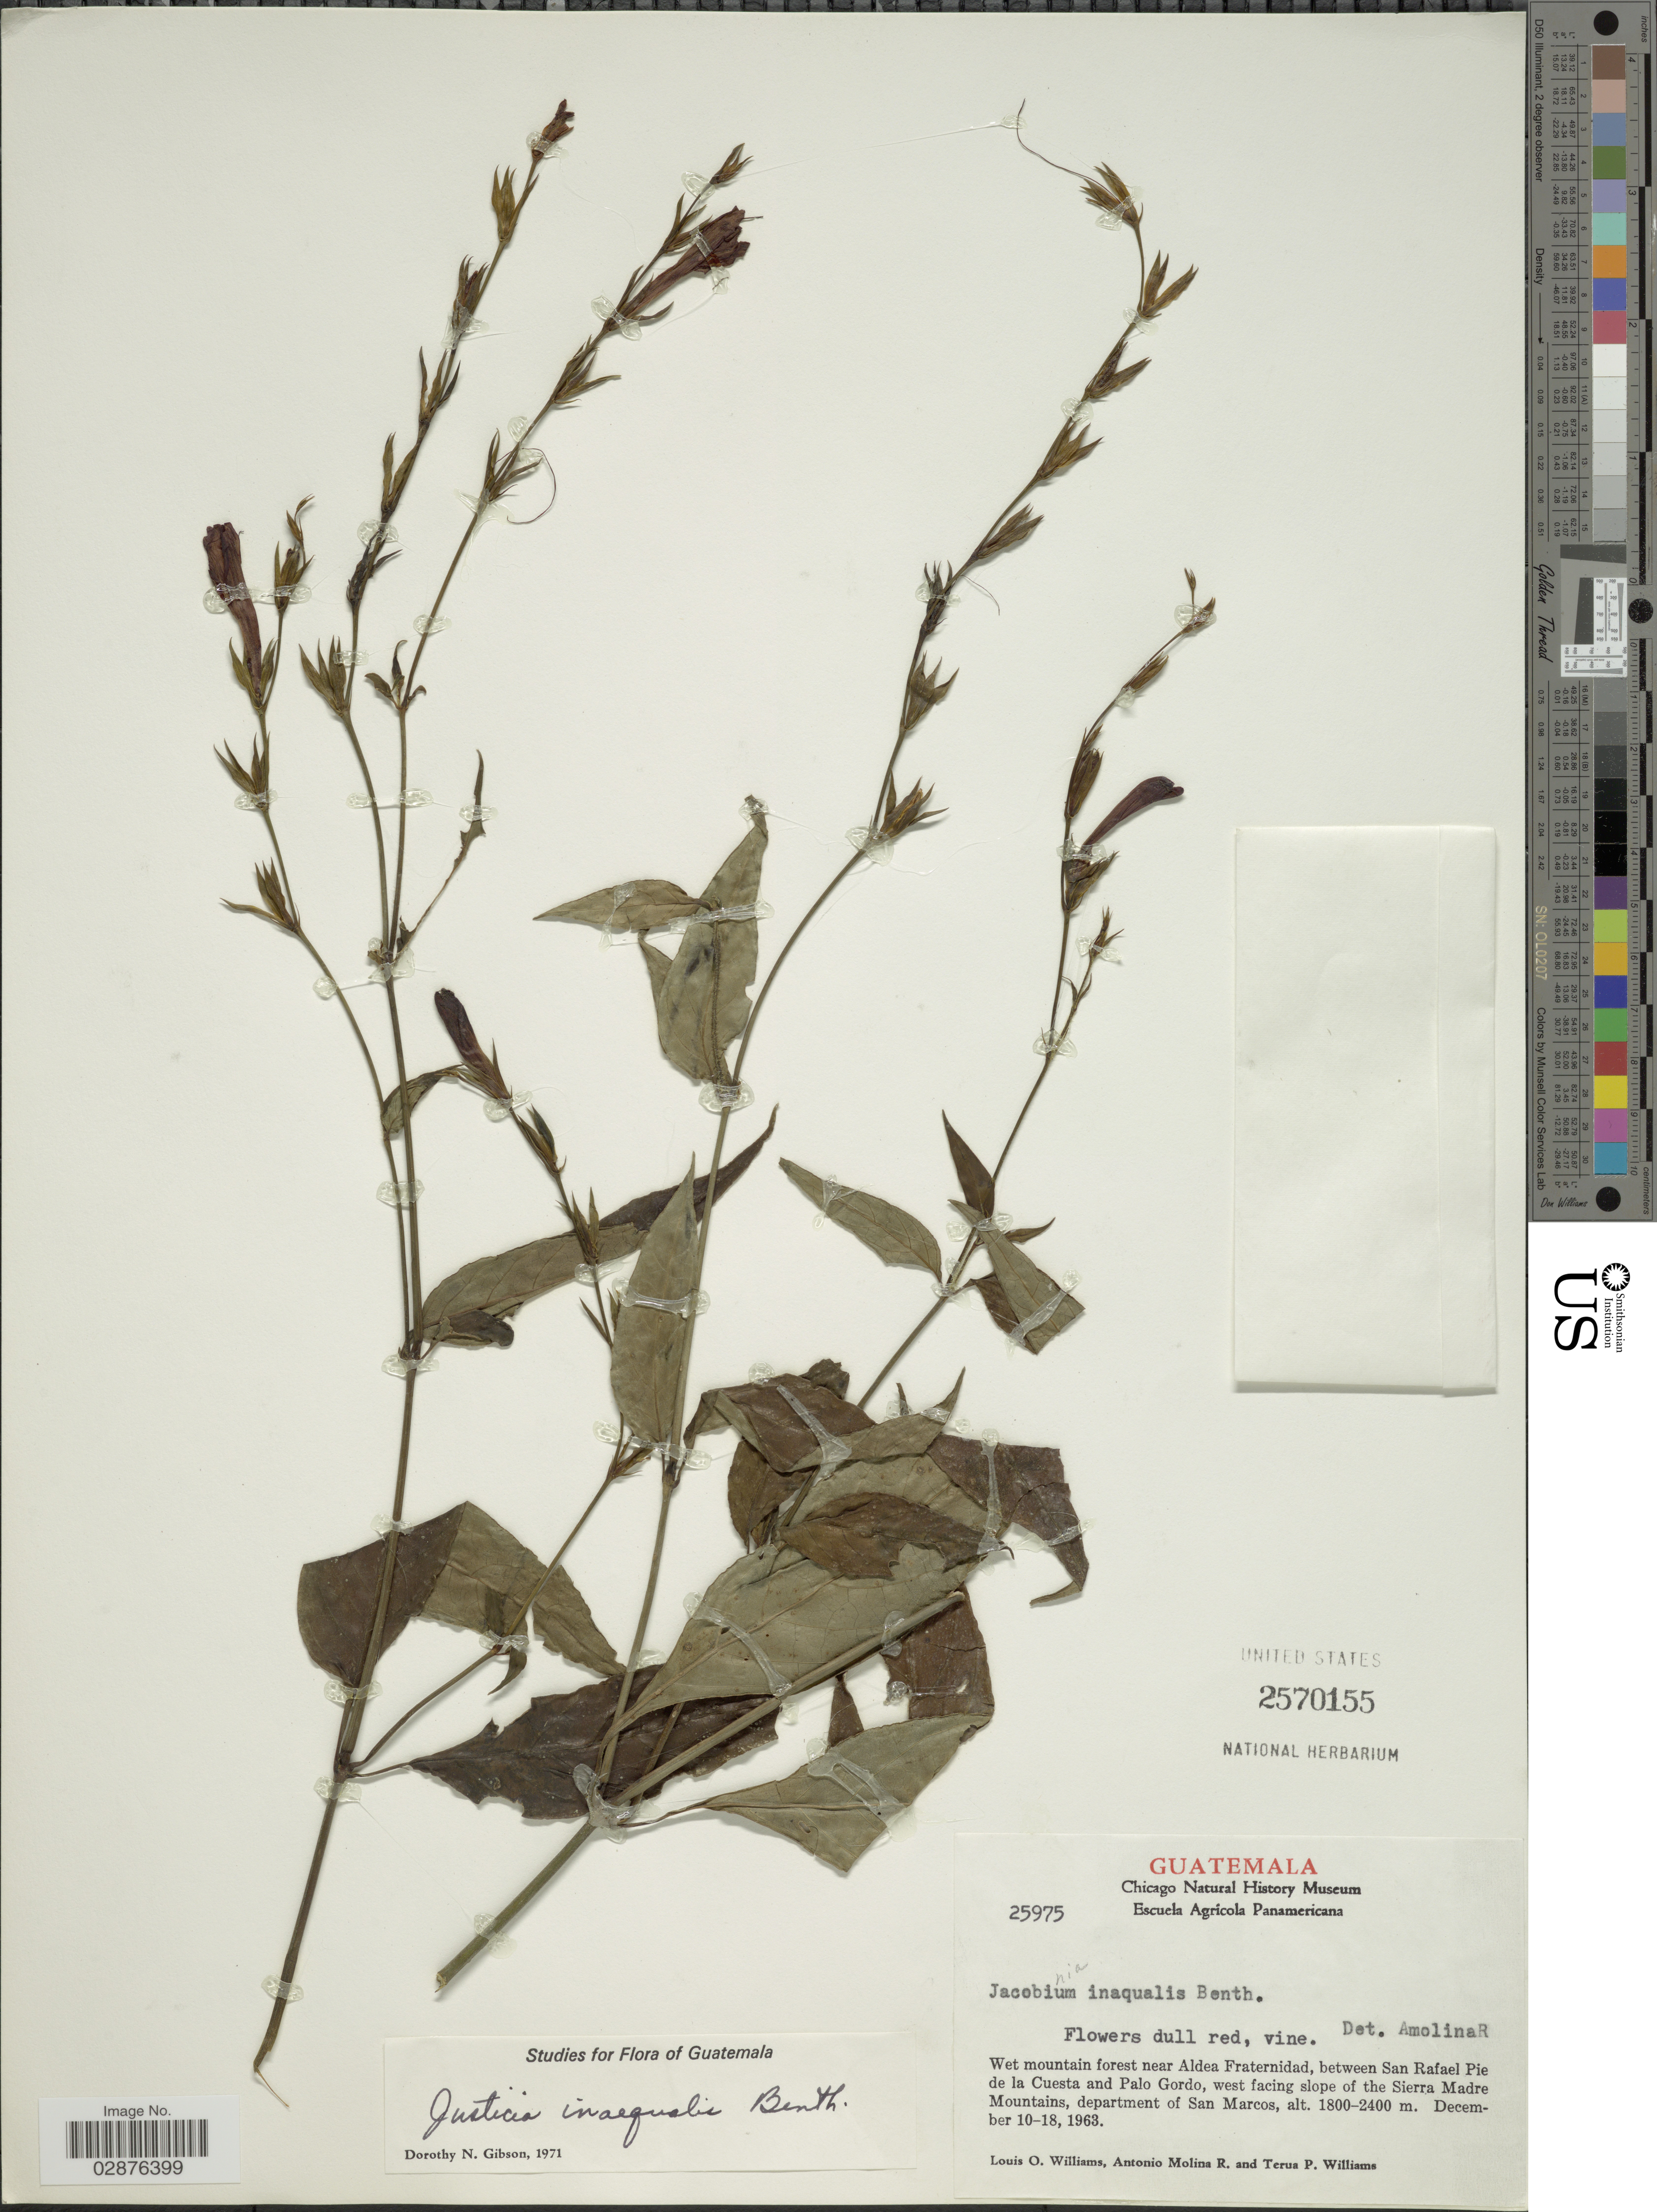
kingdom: Plantae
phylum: Tracheophyta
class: Magnoliopsida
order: Lamiales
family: Acanthaceae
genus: Justicia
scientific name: Justicia inaequalis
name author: Benth.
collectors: L. O. Williams, A. Molina R. & T. Williams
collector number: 25975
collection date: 1963-12-10/1963-12-18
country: Guatemala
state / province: San Marcos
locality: Near Aldea Fraternidad, between San Rafael Pie de la Cuesta and Palo Gordo, west facing slope of the Sierra Madre Mountains, department of San Marcos.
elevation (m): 1800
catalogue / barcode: US 2570155